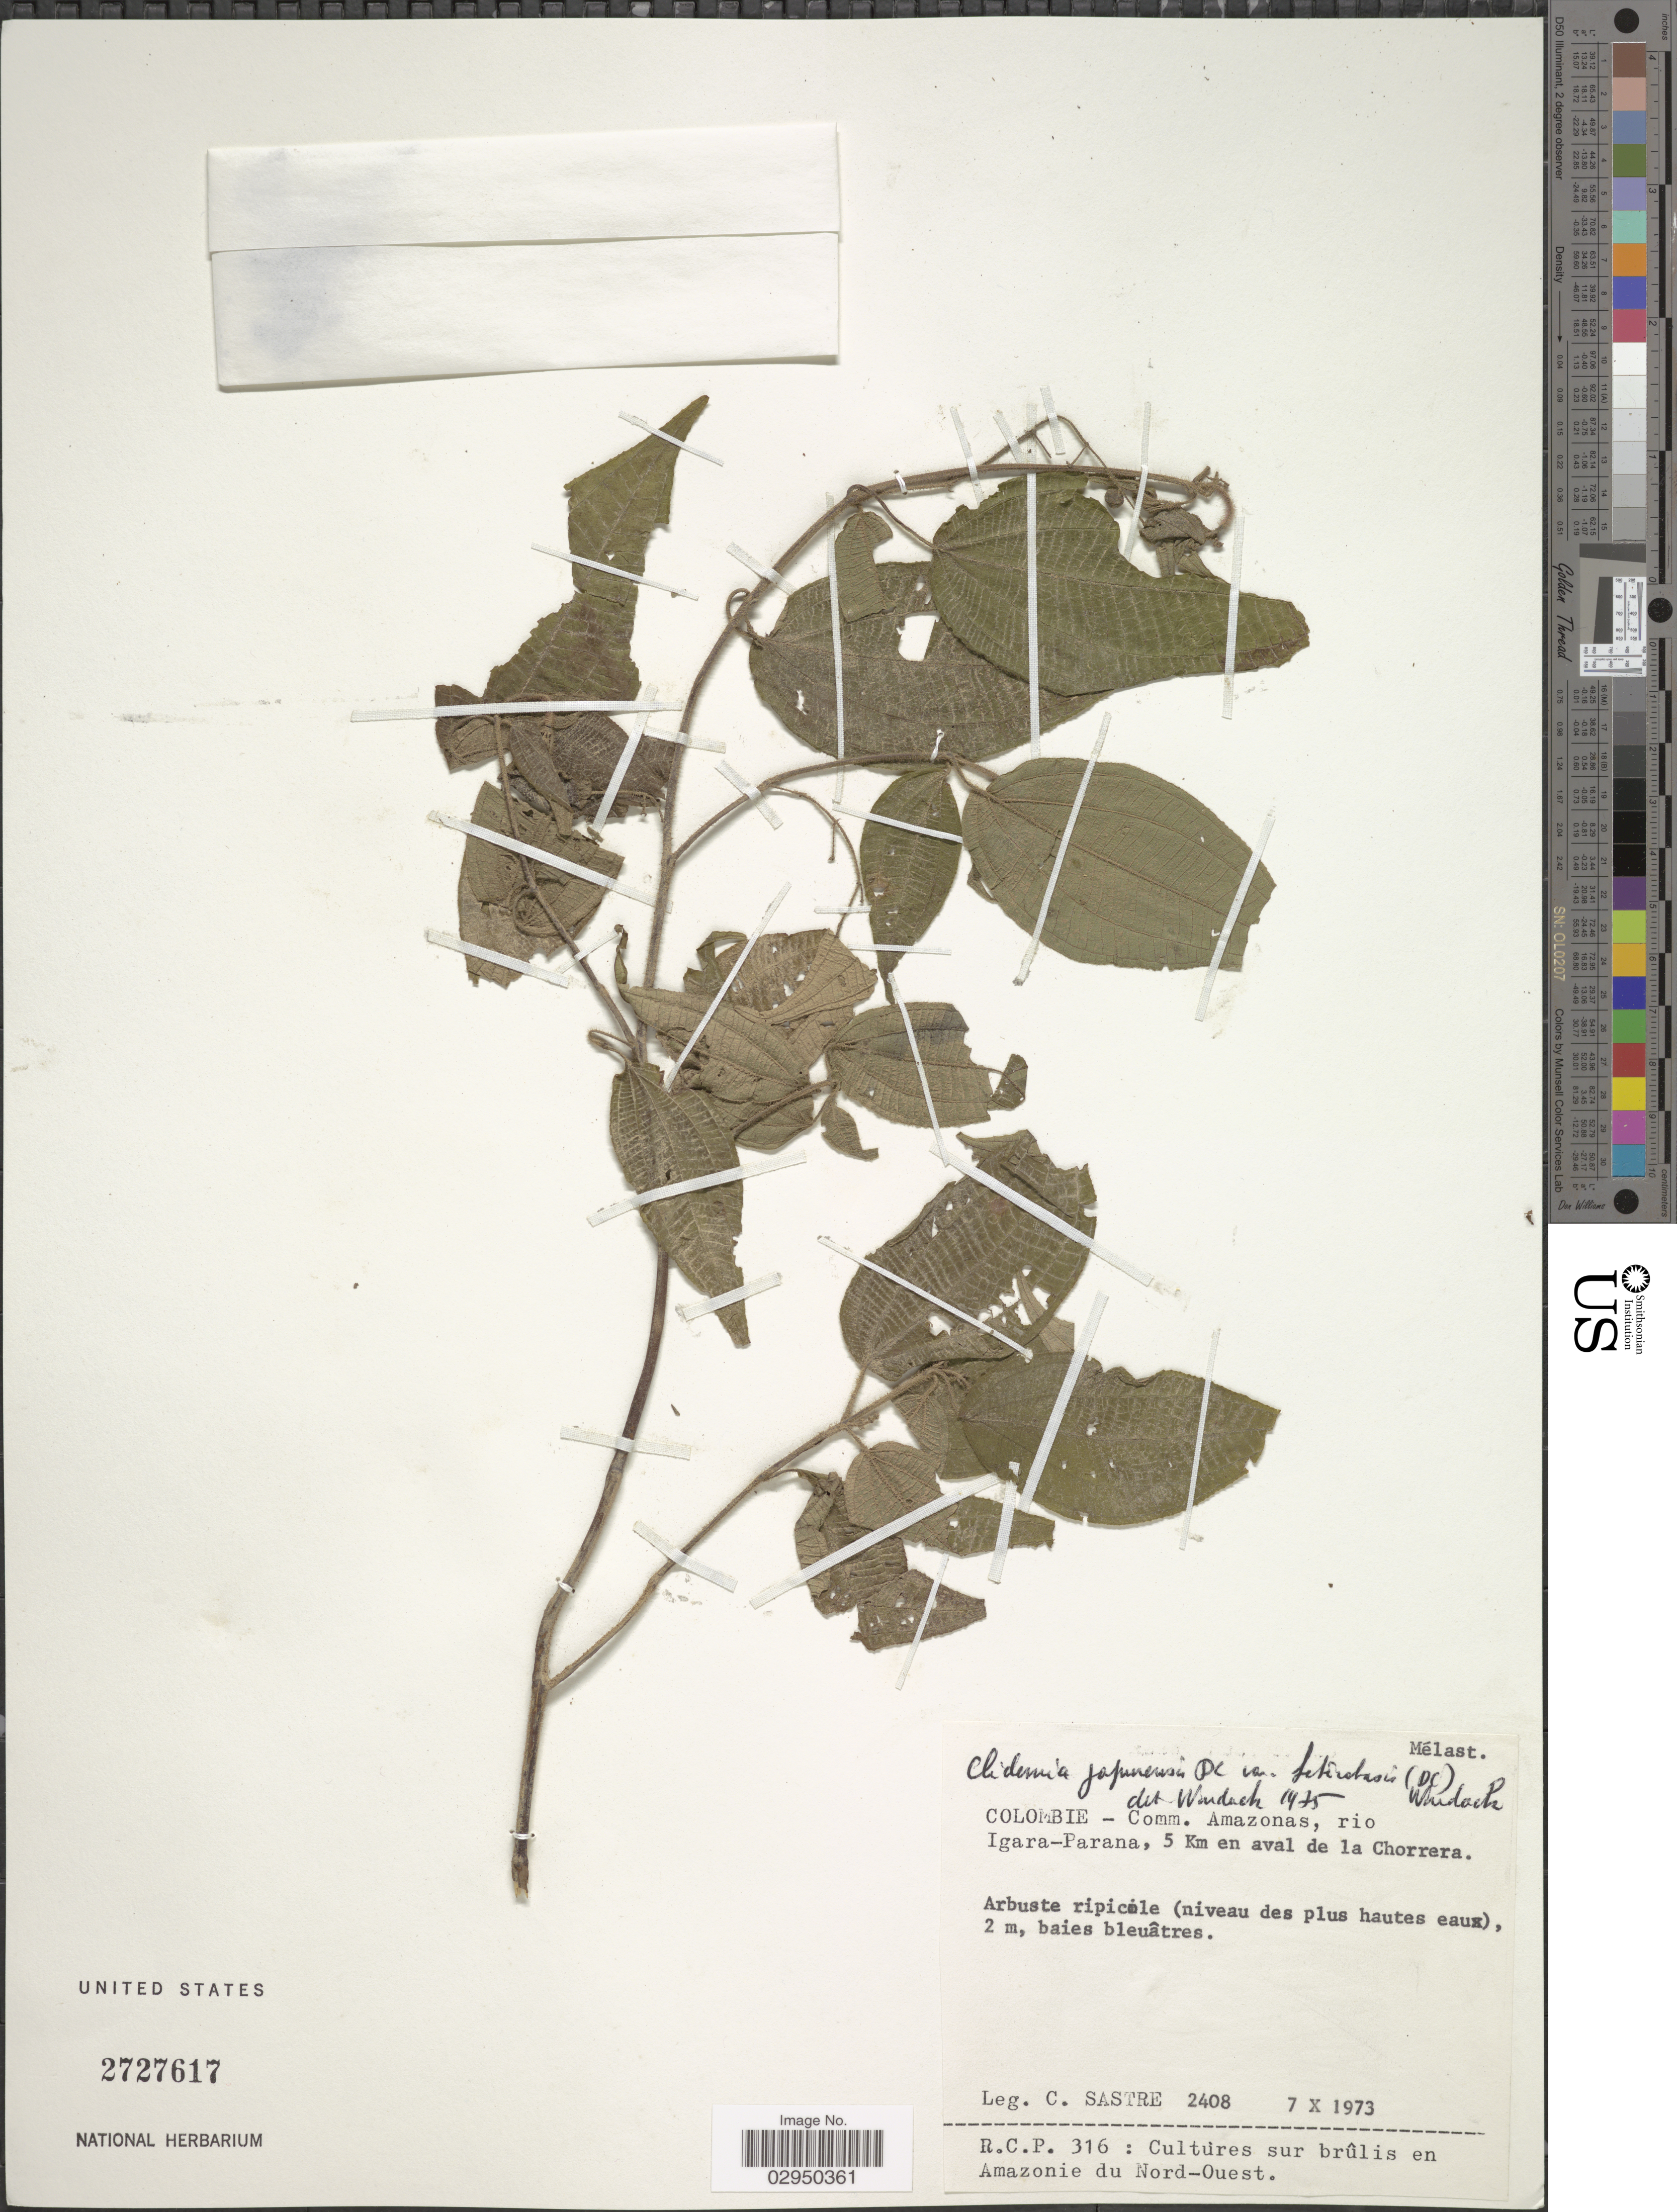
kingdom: Plantae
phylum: Tracheophyta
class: Magnoliopsida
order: Myrtales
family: Melastomataceae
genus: Clidemia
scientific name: Clidemia japurensis var. heterobasis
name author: (DC.) Wurdack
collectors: C. Sastre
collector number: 2408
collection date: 1973-10-07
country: Colombia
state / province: Amazônas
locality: Comm. Amazonas, rio Igara-Parana, 5 Km en aval de la Chorrera.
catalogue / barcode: US 2727617